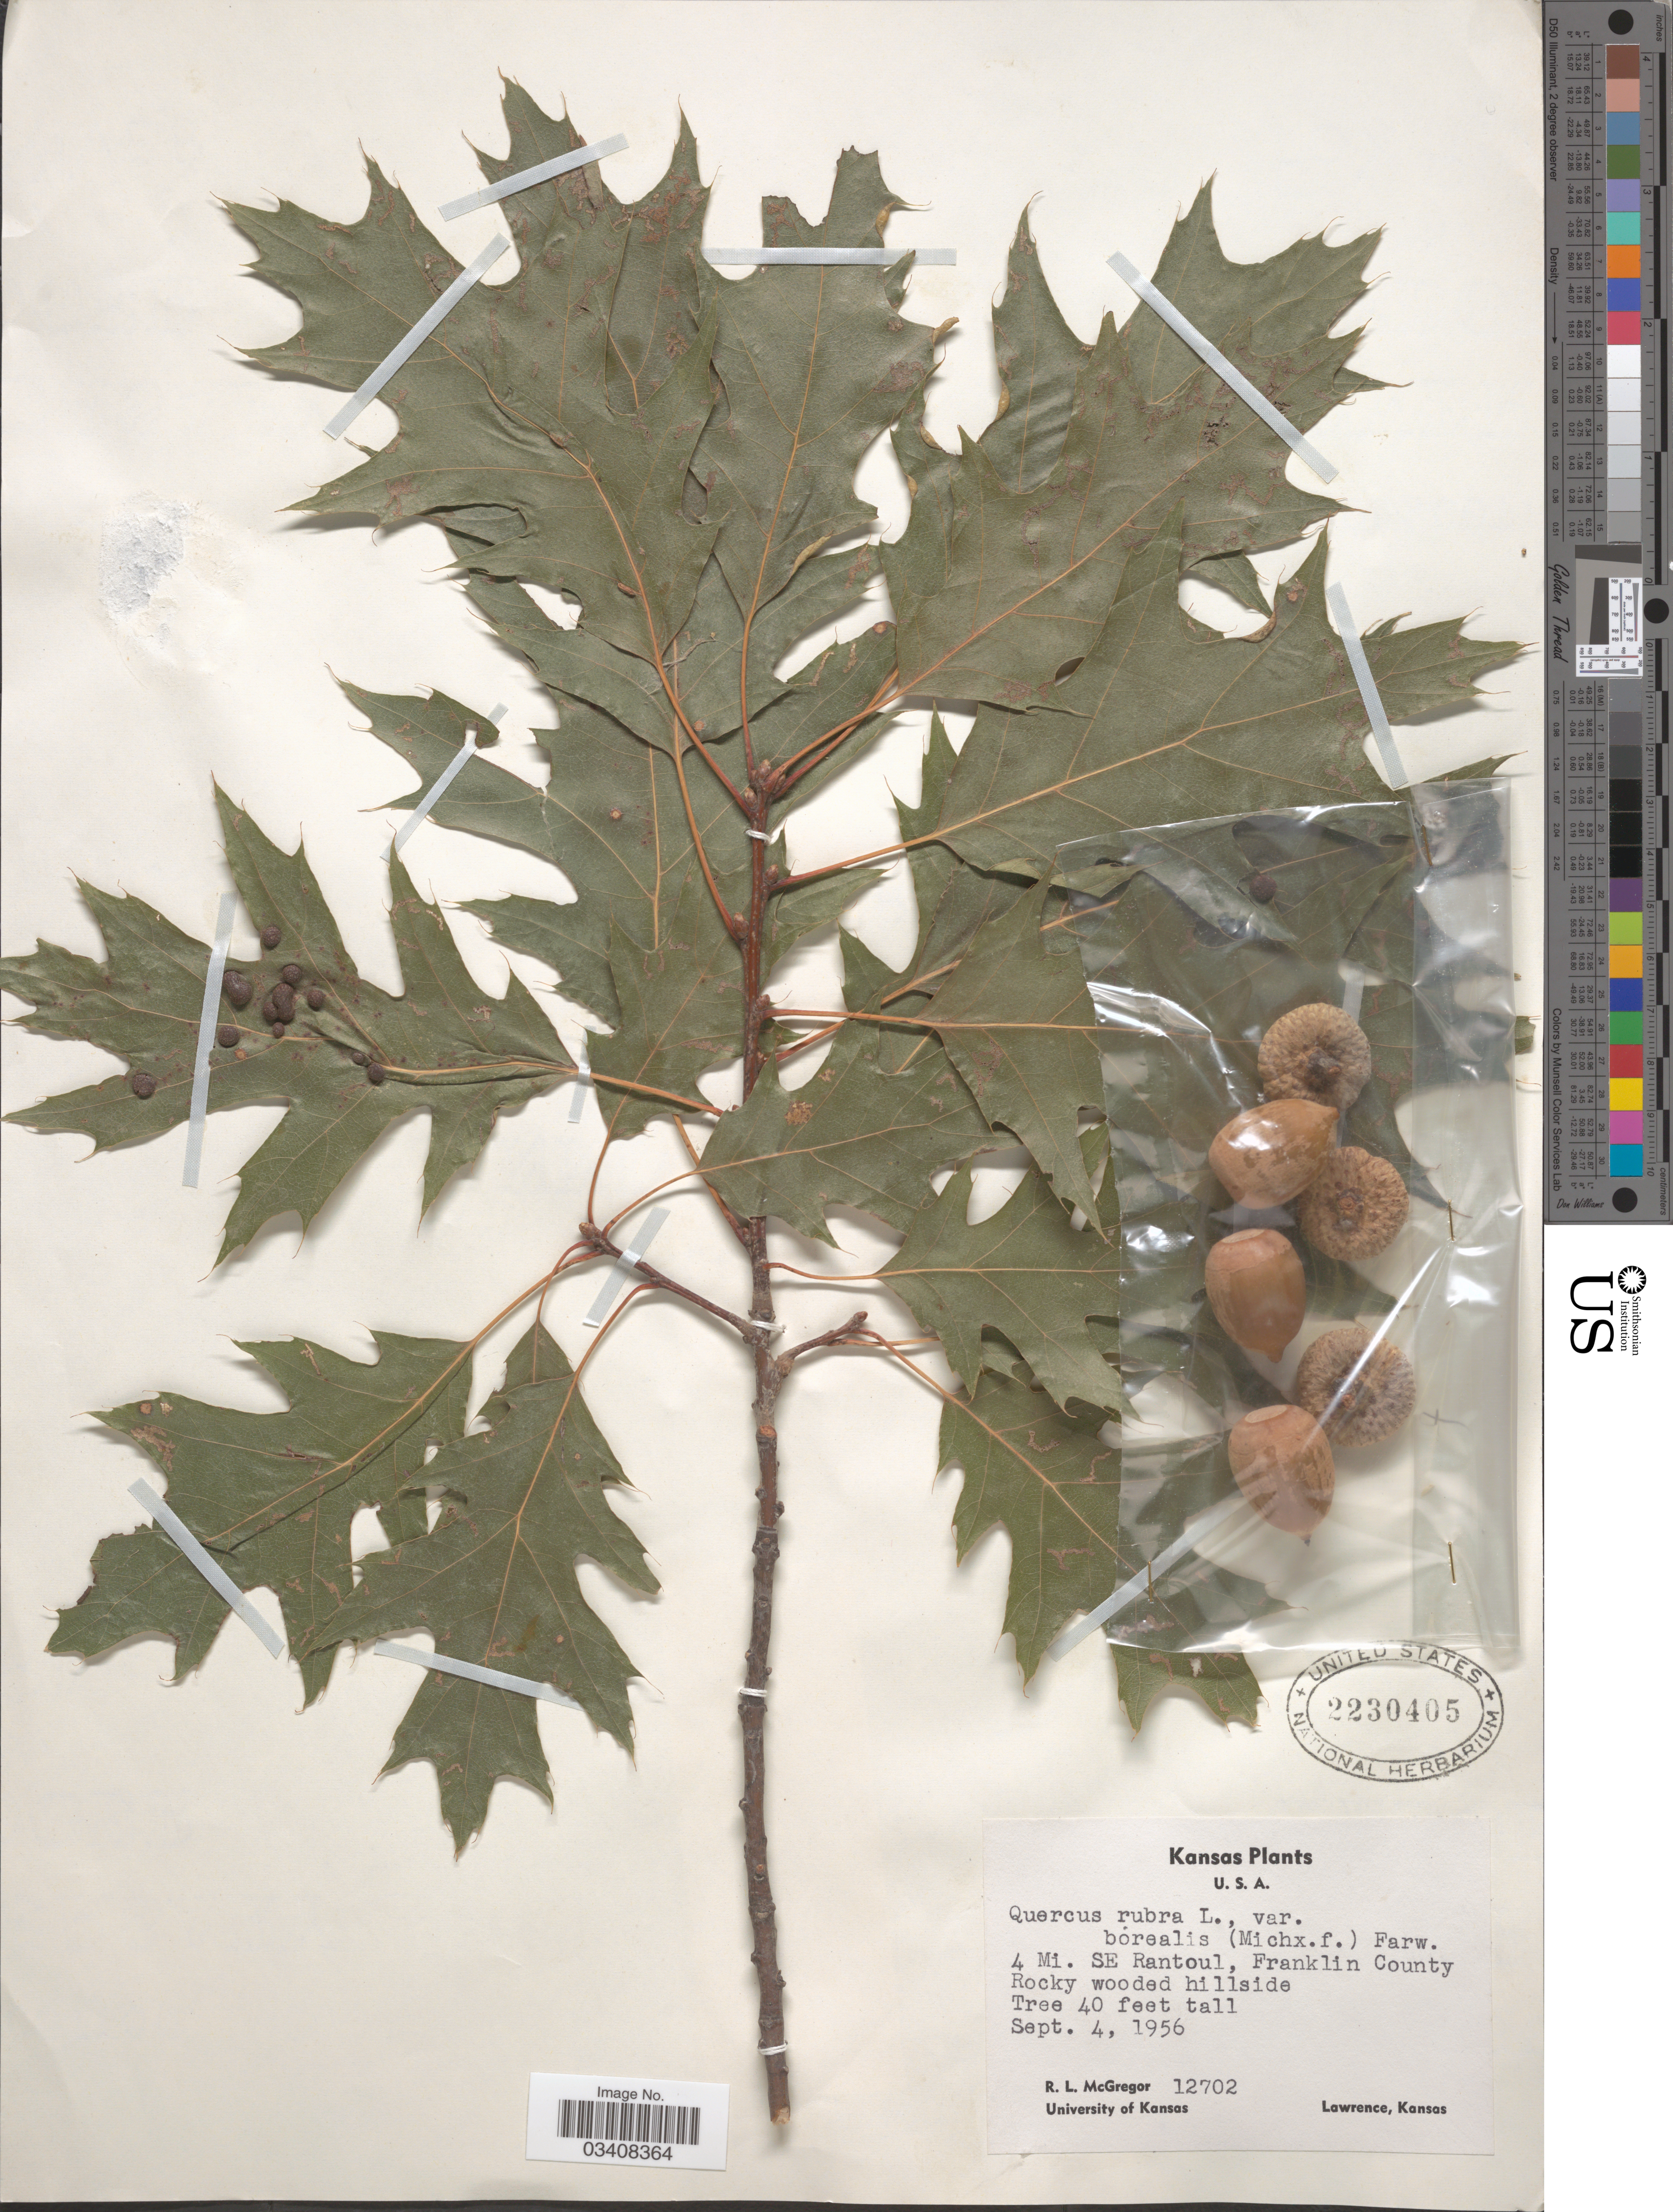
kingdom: Plantae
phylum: Tracheophyta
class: Magnoliopsida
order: Fagales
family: Fagaceae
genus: Quercus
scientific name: Quercus rubra var. borealis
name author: (F. Michx.) Farw.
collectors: R. McGregor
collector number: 12702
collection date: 1956-09-04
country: United States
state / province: Kansas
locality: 4 Mi. SE Rantoul, Franklin County.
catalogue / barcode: US 2230405